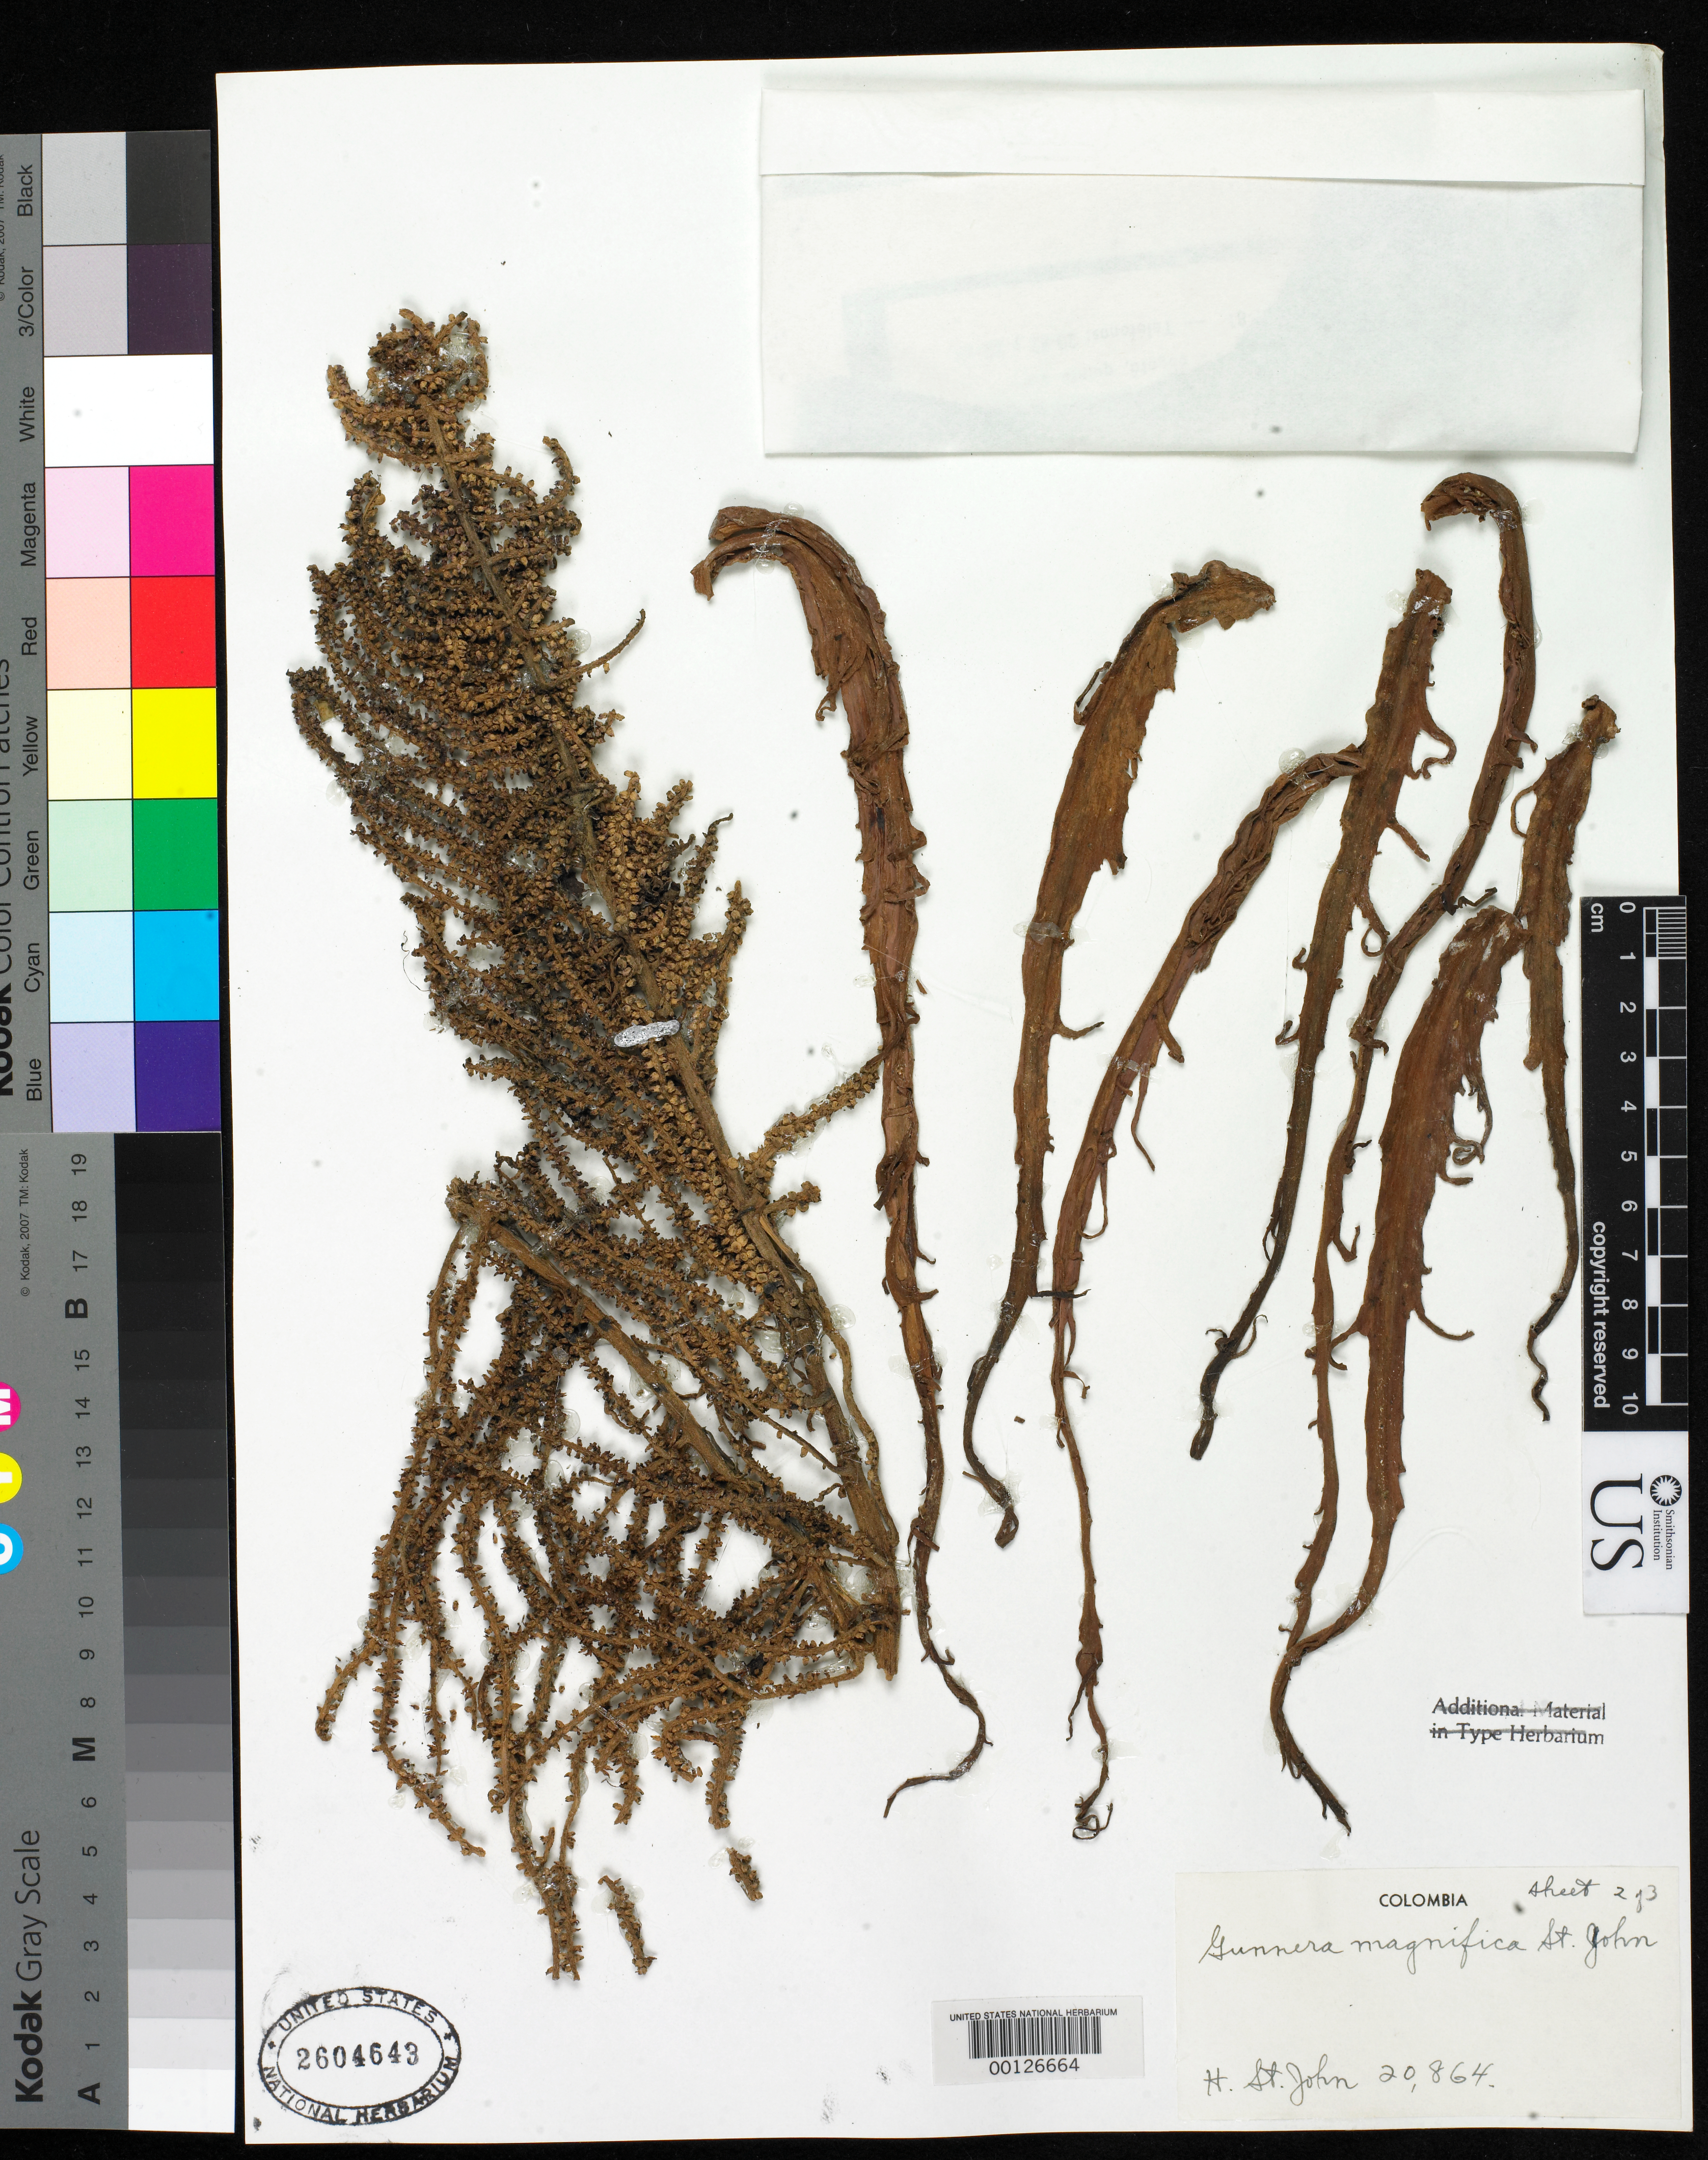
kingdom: Plantae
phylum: Tracheophyta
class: Magnoliopsida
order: Gunnerales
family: Gunneraceae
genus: Gunnera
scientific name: Gunnera magnifica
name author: H. St. John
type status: Isotype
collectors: H. St. John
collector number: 20864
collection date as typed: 25 Nov 1944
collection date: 1944-11-25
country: Colombia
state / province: Caldas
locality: West side of Quebrada Termales, drainage of Rio Chinchina, 20 km e.s.e. of Manizales.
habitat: Wet thicket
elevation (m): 3170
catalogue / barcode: US 2604643